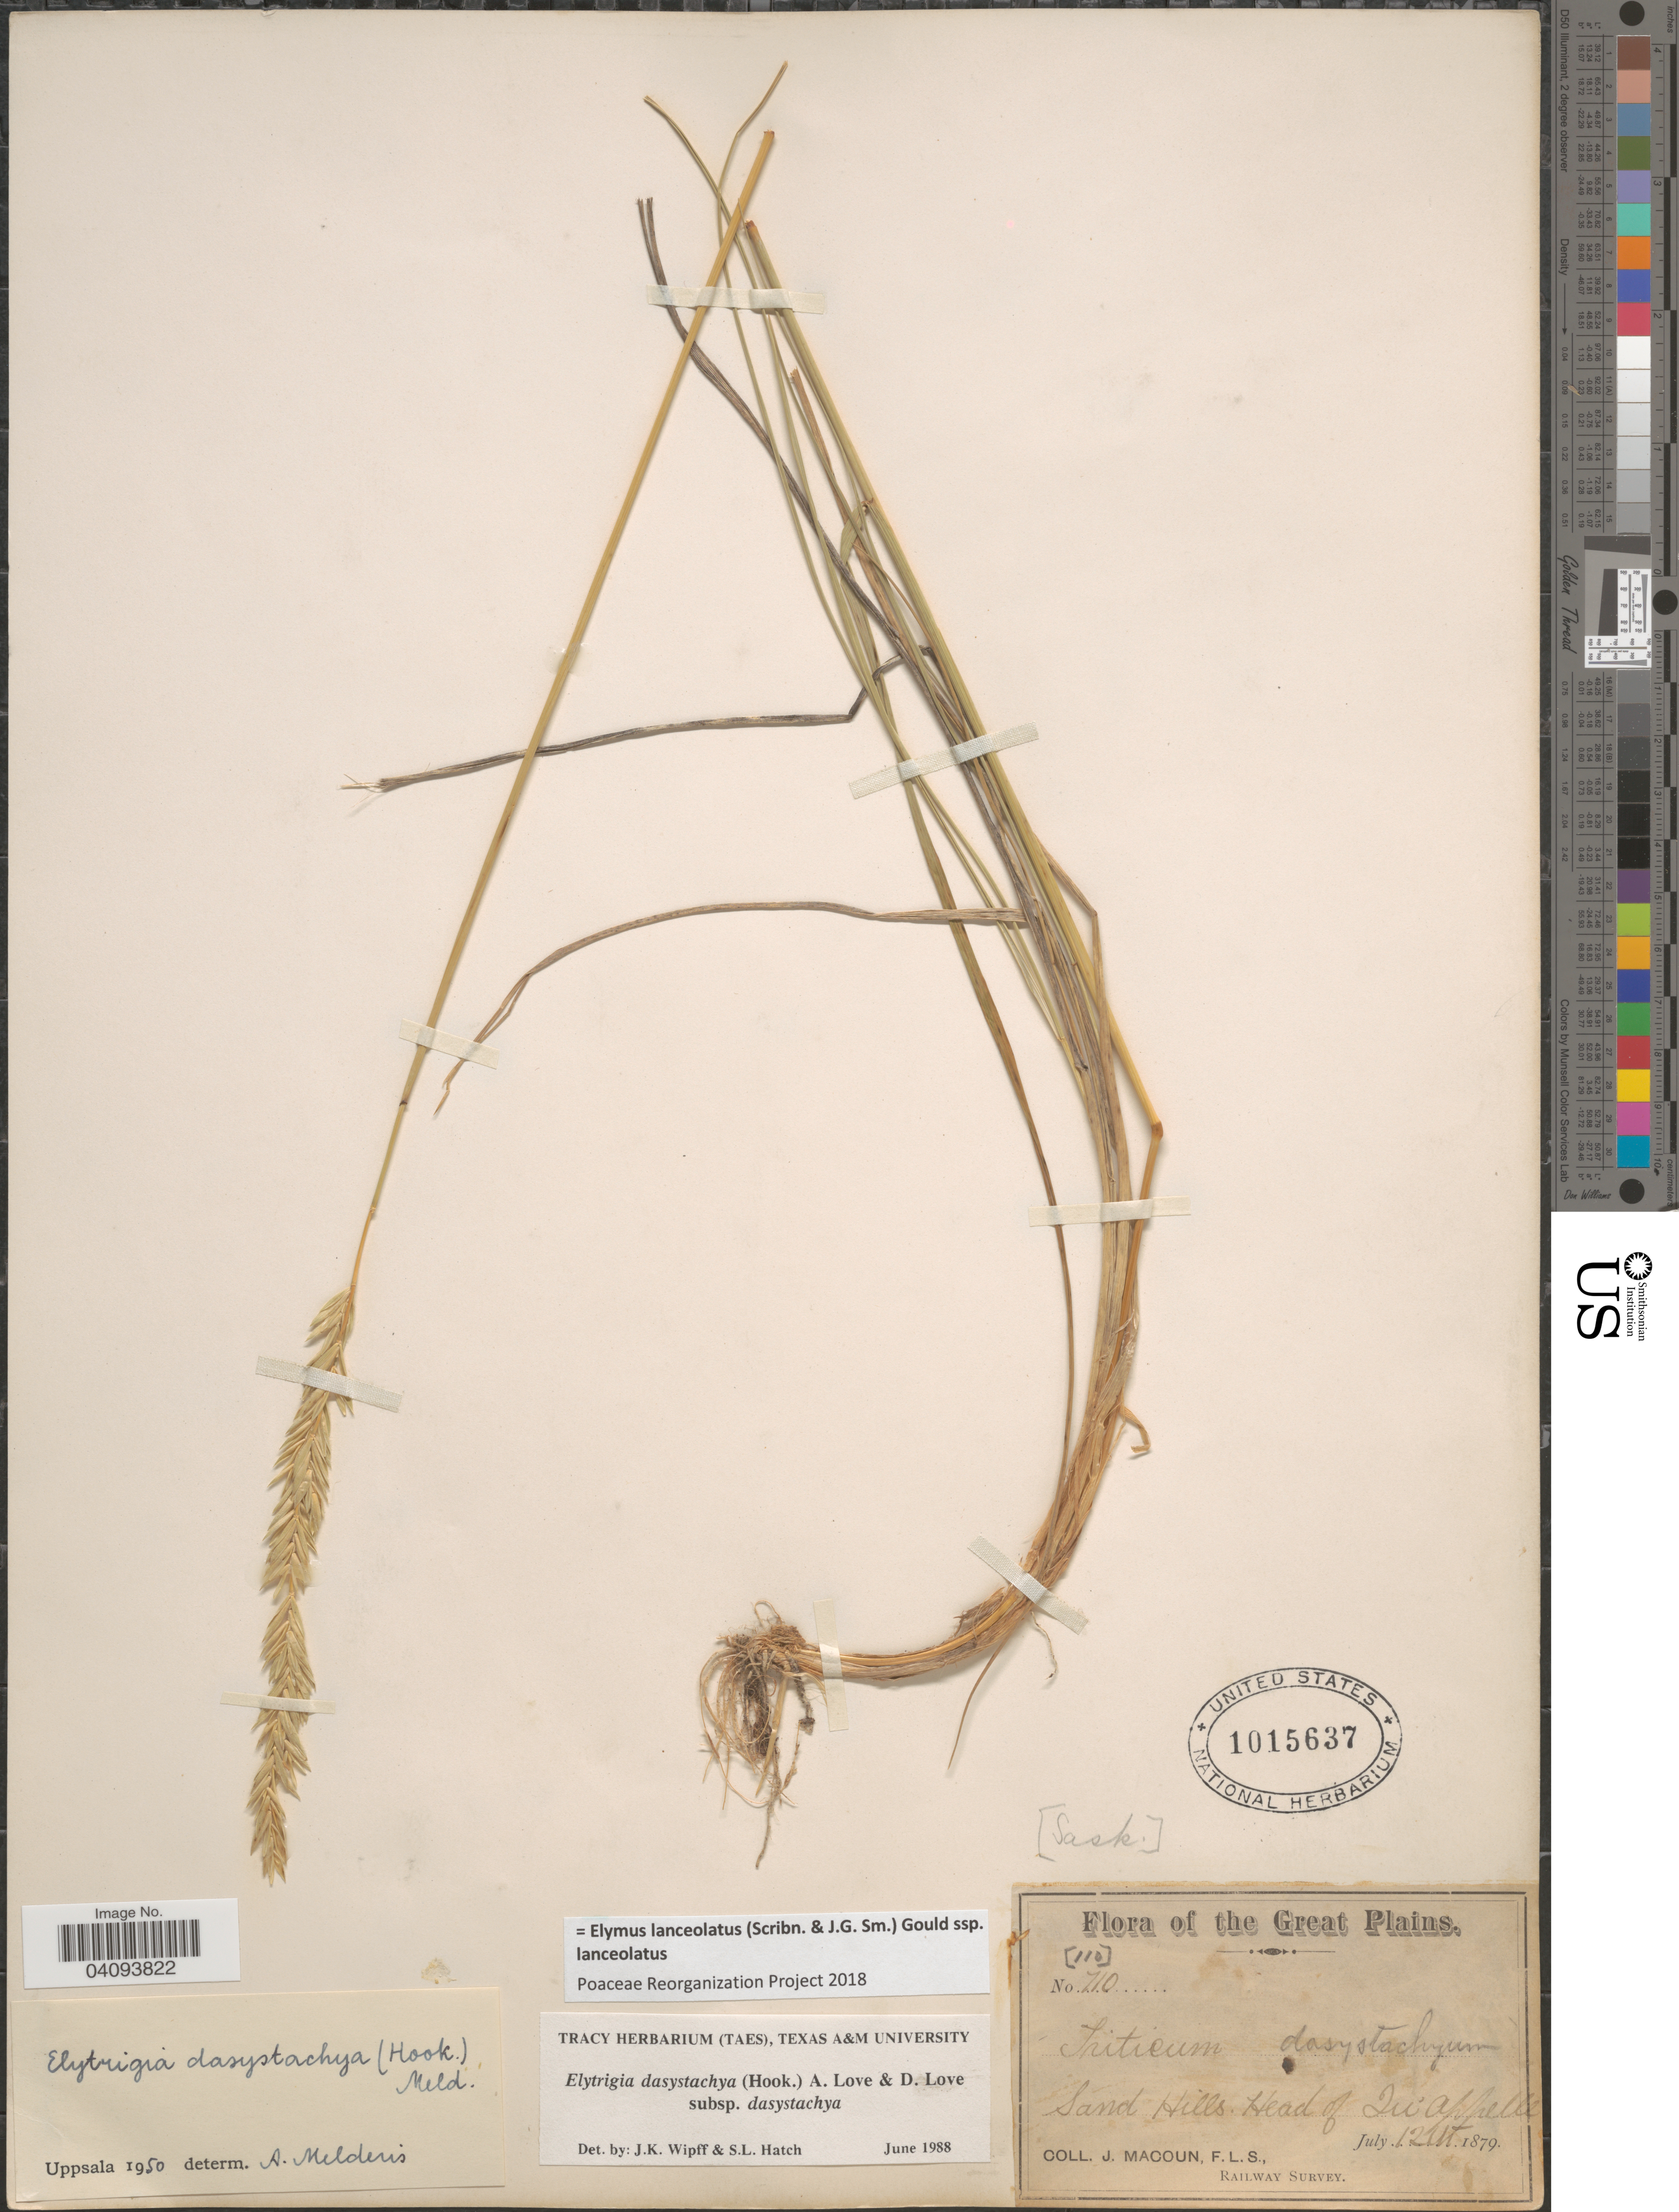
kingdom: Plantae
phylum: Tracheophyta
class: Liliopsida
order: Poales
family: Poaceae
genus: Elymus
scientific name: Elymus lanceolatus subsp. lanceolatus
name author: (Scribn. & J.G. Sm.) Gould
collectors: J. Macoun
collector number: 110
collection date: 1879-07-12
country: Canada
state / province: Saskatchewan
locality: The Great Plains. Sand Hills. Head of Qu'Appelle. Railway Survey.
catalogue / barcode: US 1015637